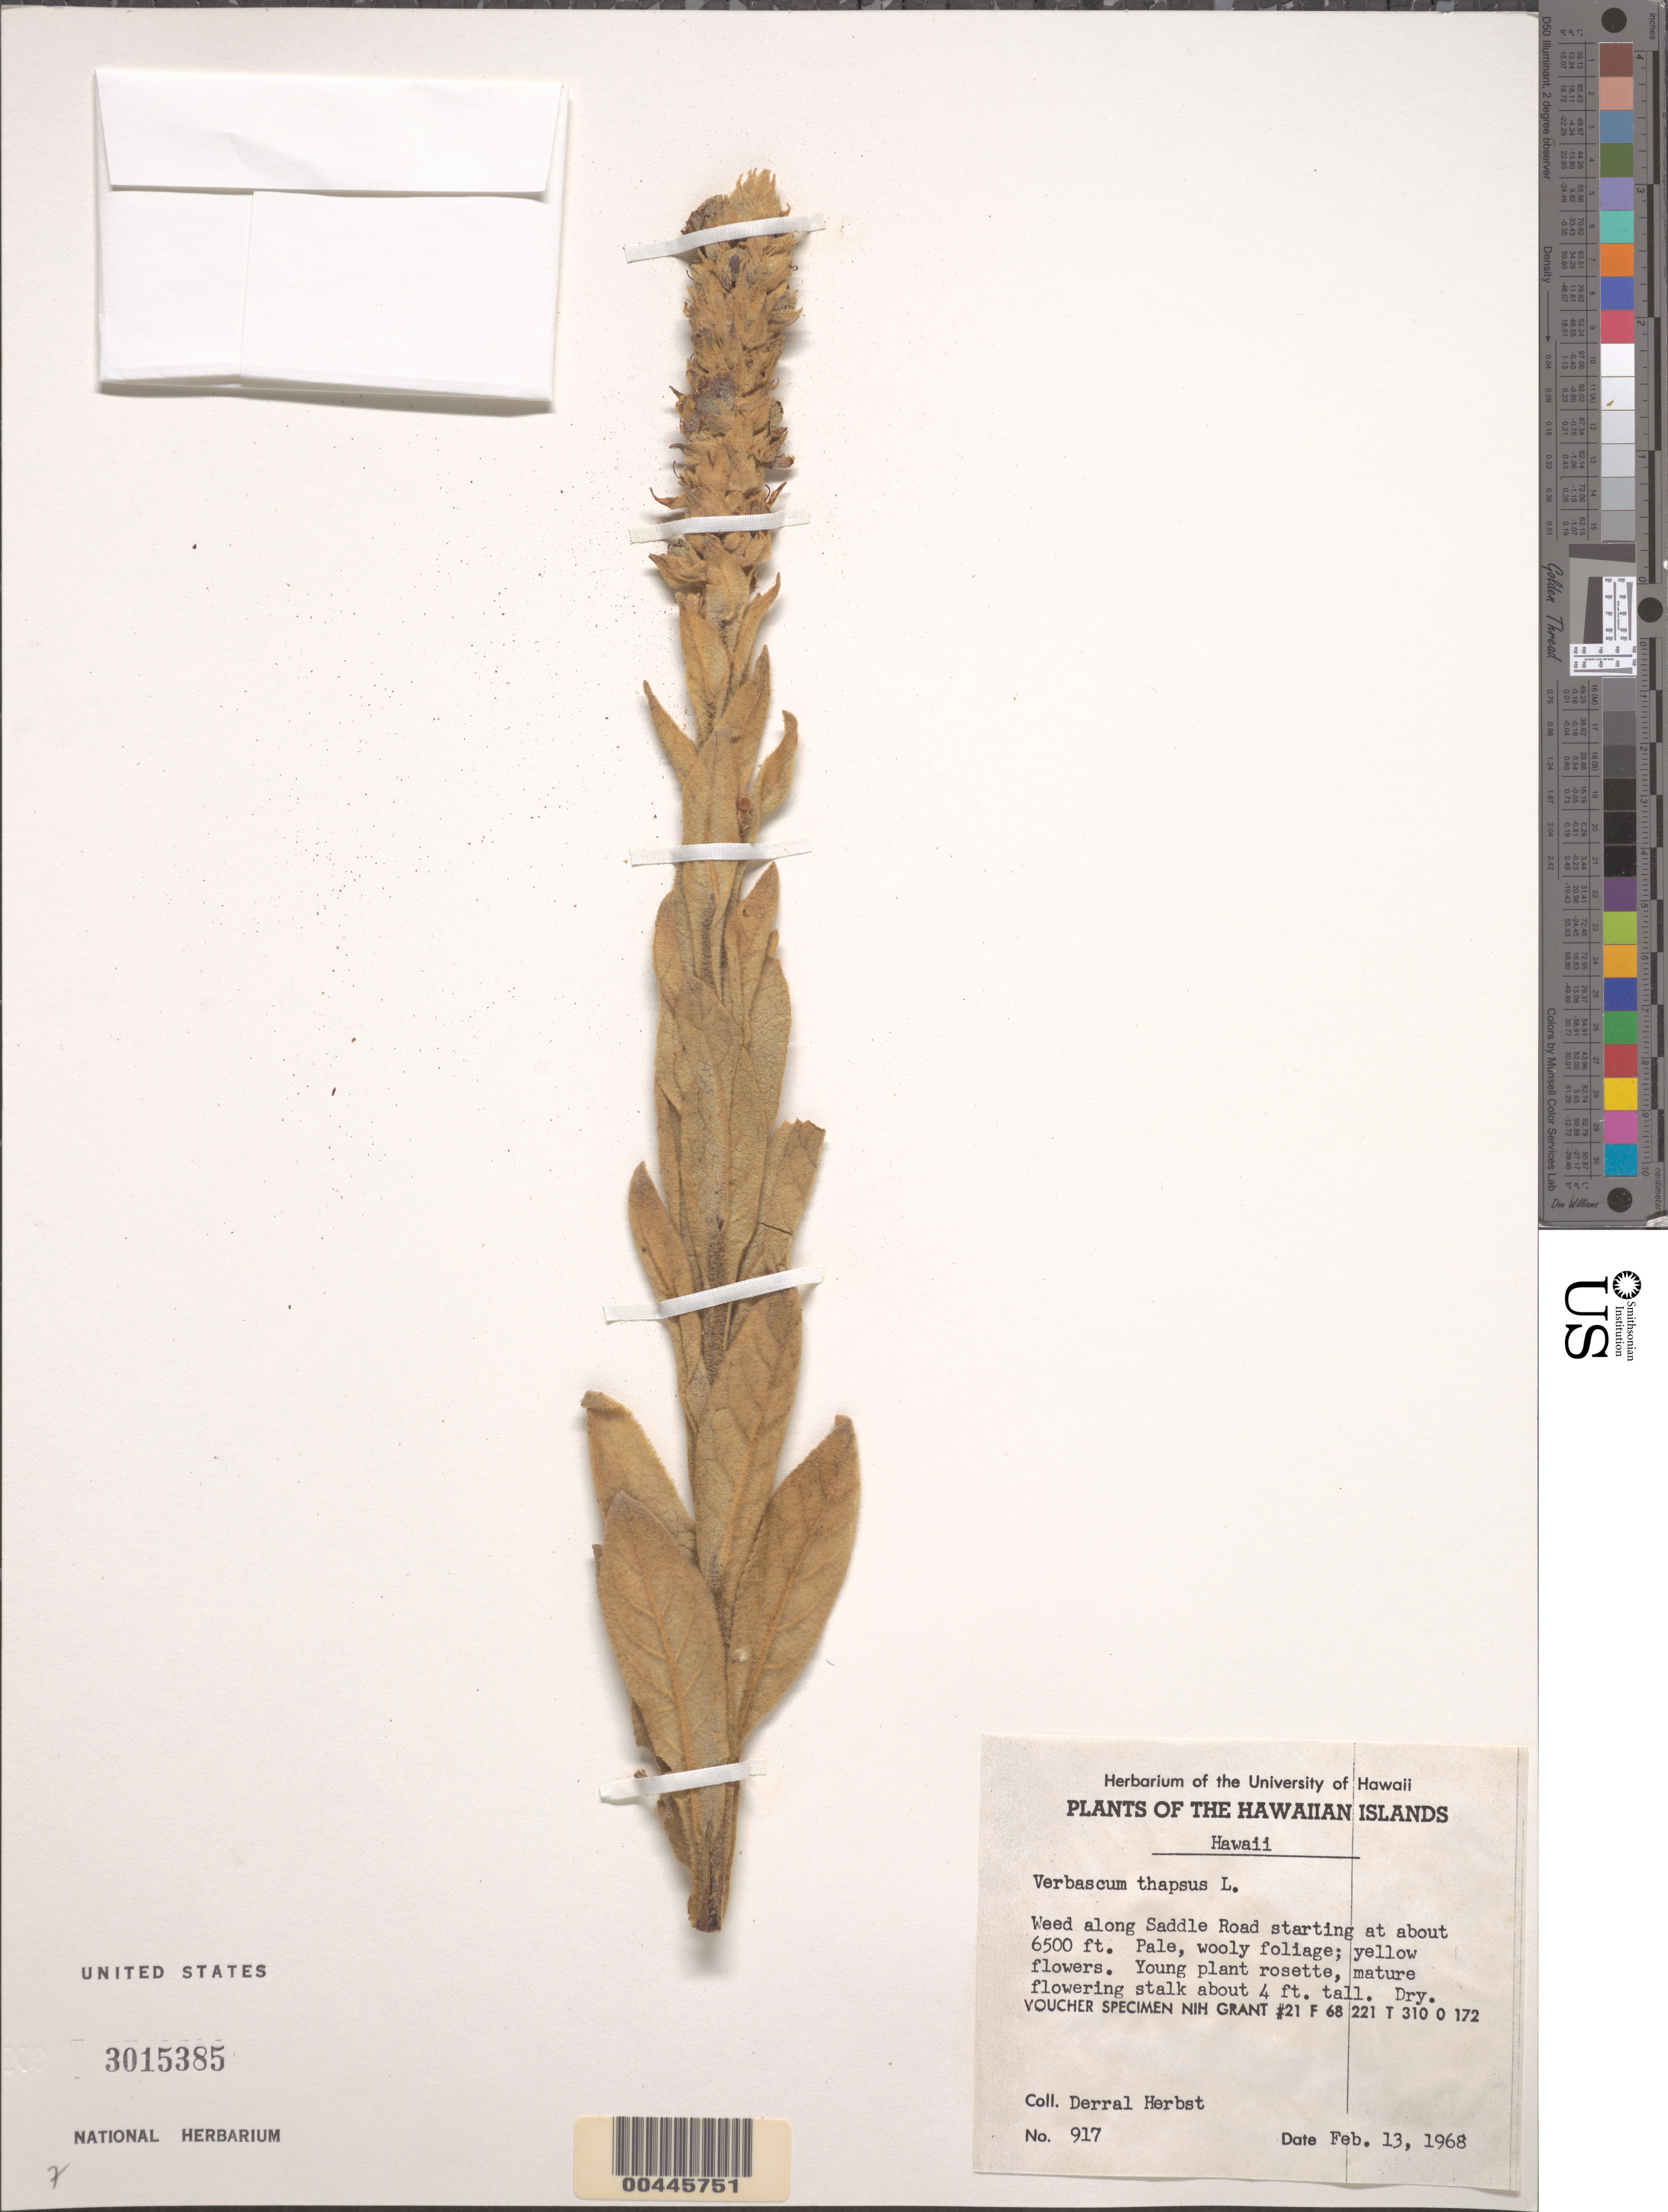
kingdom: Plantae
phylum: Tracheophyta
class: Magnoliopsida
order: Lamiales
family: Scrophulariaceae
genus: Verbascum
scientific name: Verbascum thapsus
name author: L.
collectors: D. R. Herbst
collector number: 917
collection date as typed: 13 Feb 1968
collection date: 1968-02-13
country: United States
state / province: Hawaii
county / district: Hawaii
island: Hawaii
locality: Along Saddle Rd.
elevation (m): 1981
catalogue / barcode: US 3015385